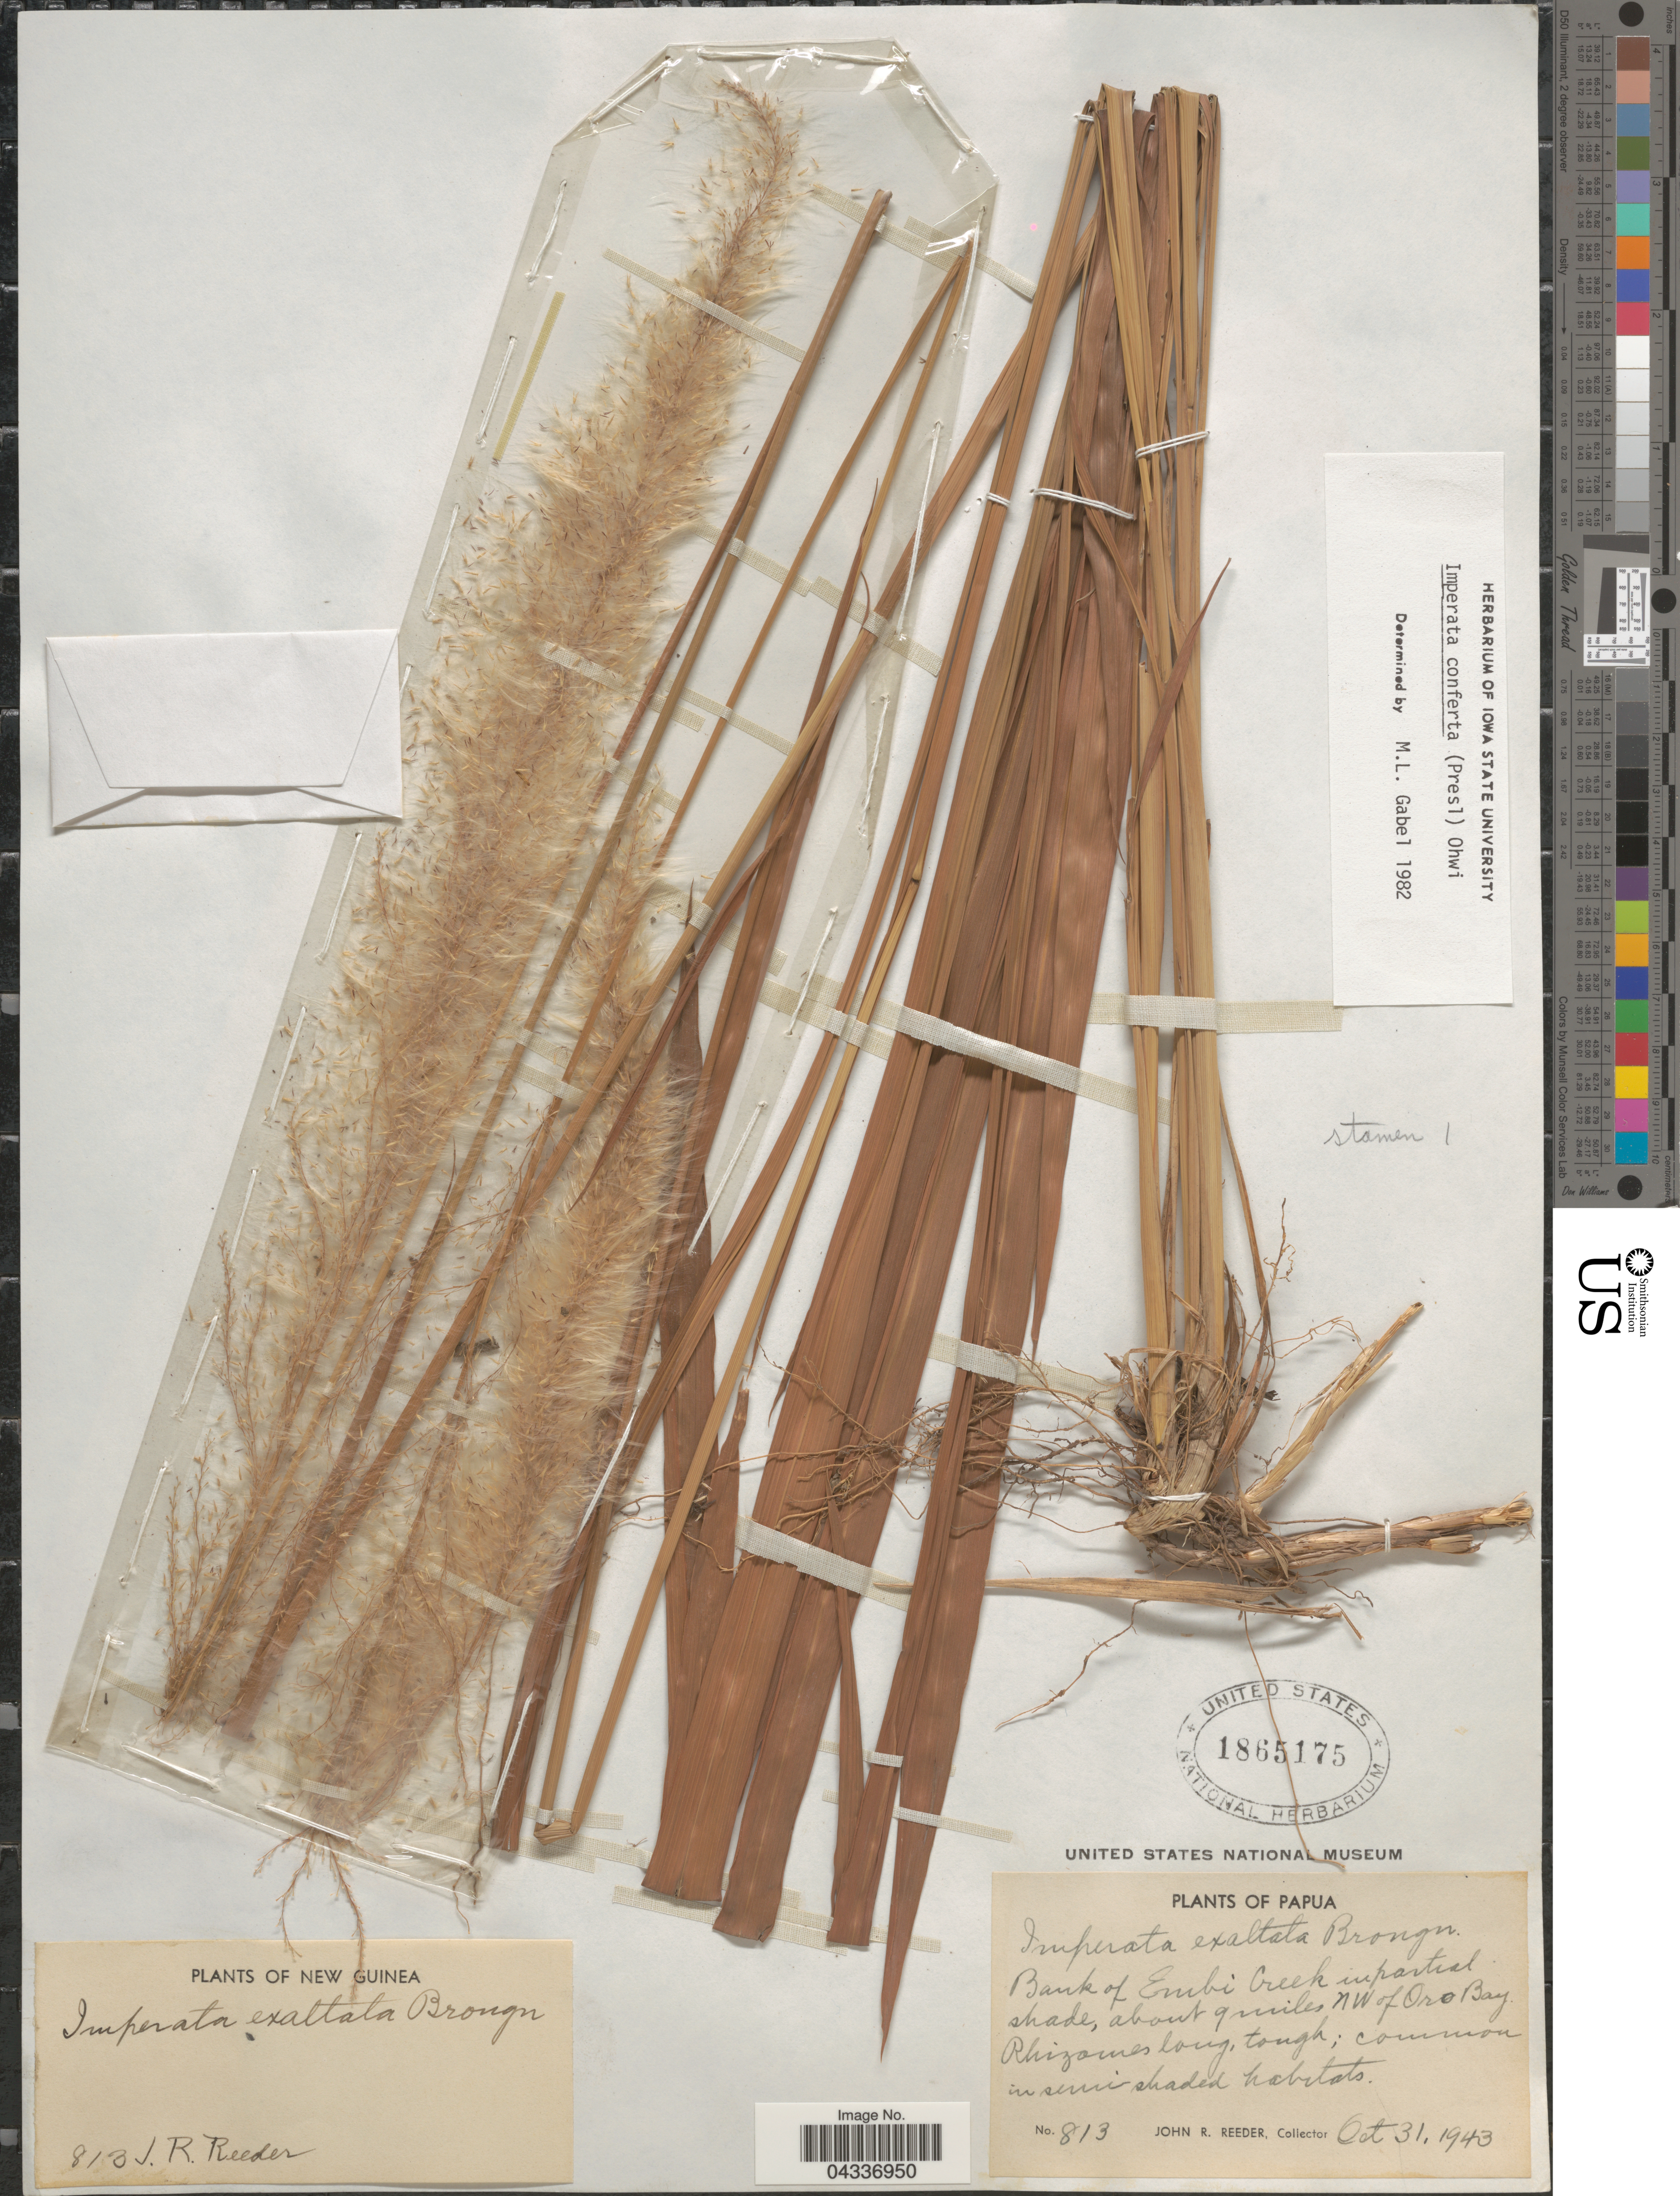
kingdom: Plantae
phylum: Tracheophyta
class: Liliopsida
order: Poales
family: Poaceae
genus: Imperata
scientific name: Imperata conferta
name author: (J. Presl) Ohwi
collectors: J. R. Reeder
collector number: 813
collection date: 1943-10-31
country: Papua New Guinea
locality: New Guinea. Papua. Bank of Embi Creek inpartial shade, about 9 miles NW of Oro Bay.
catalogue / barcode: US 1865175